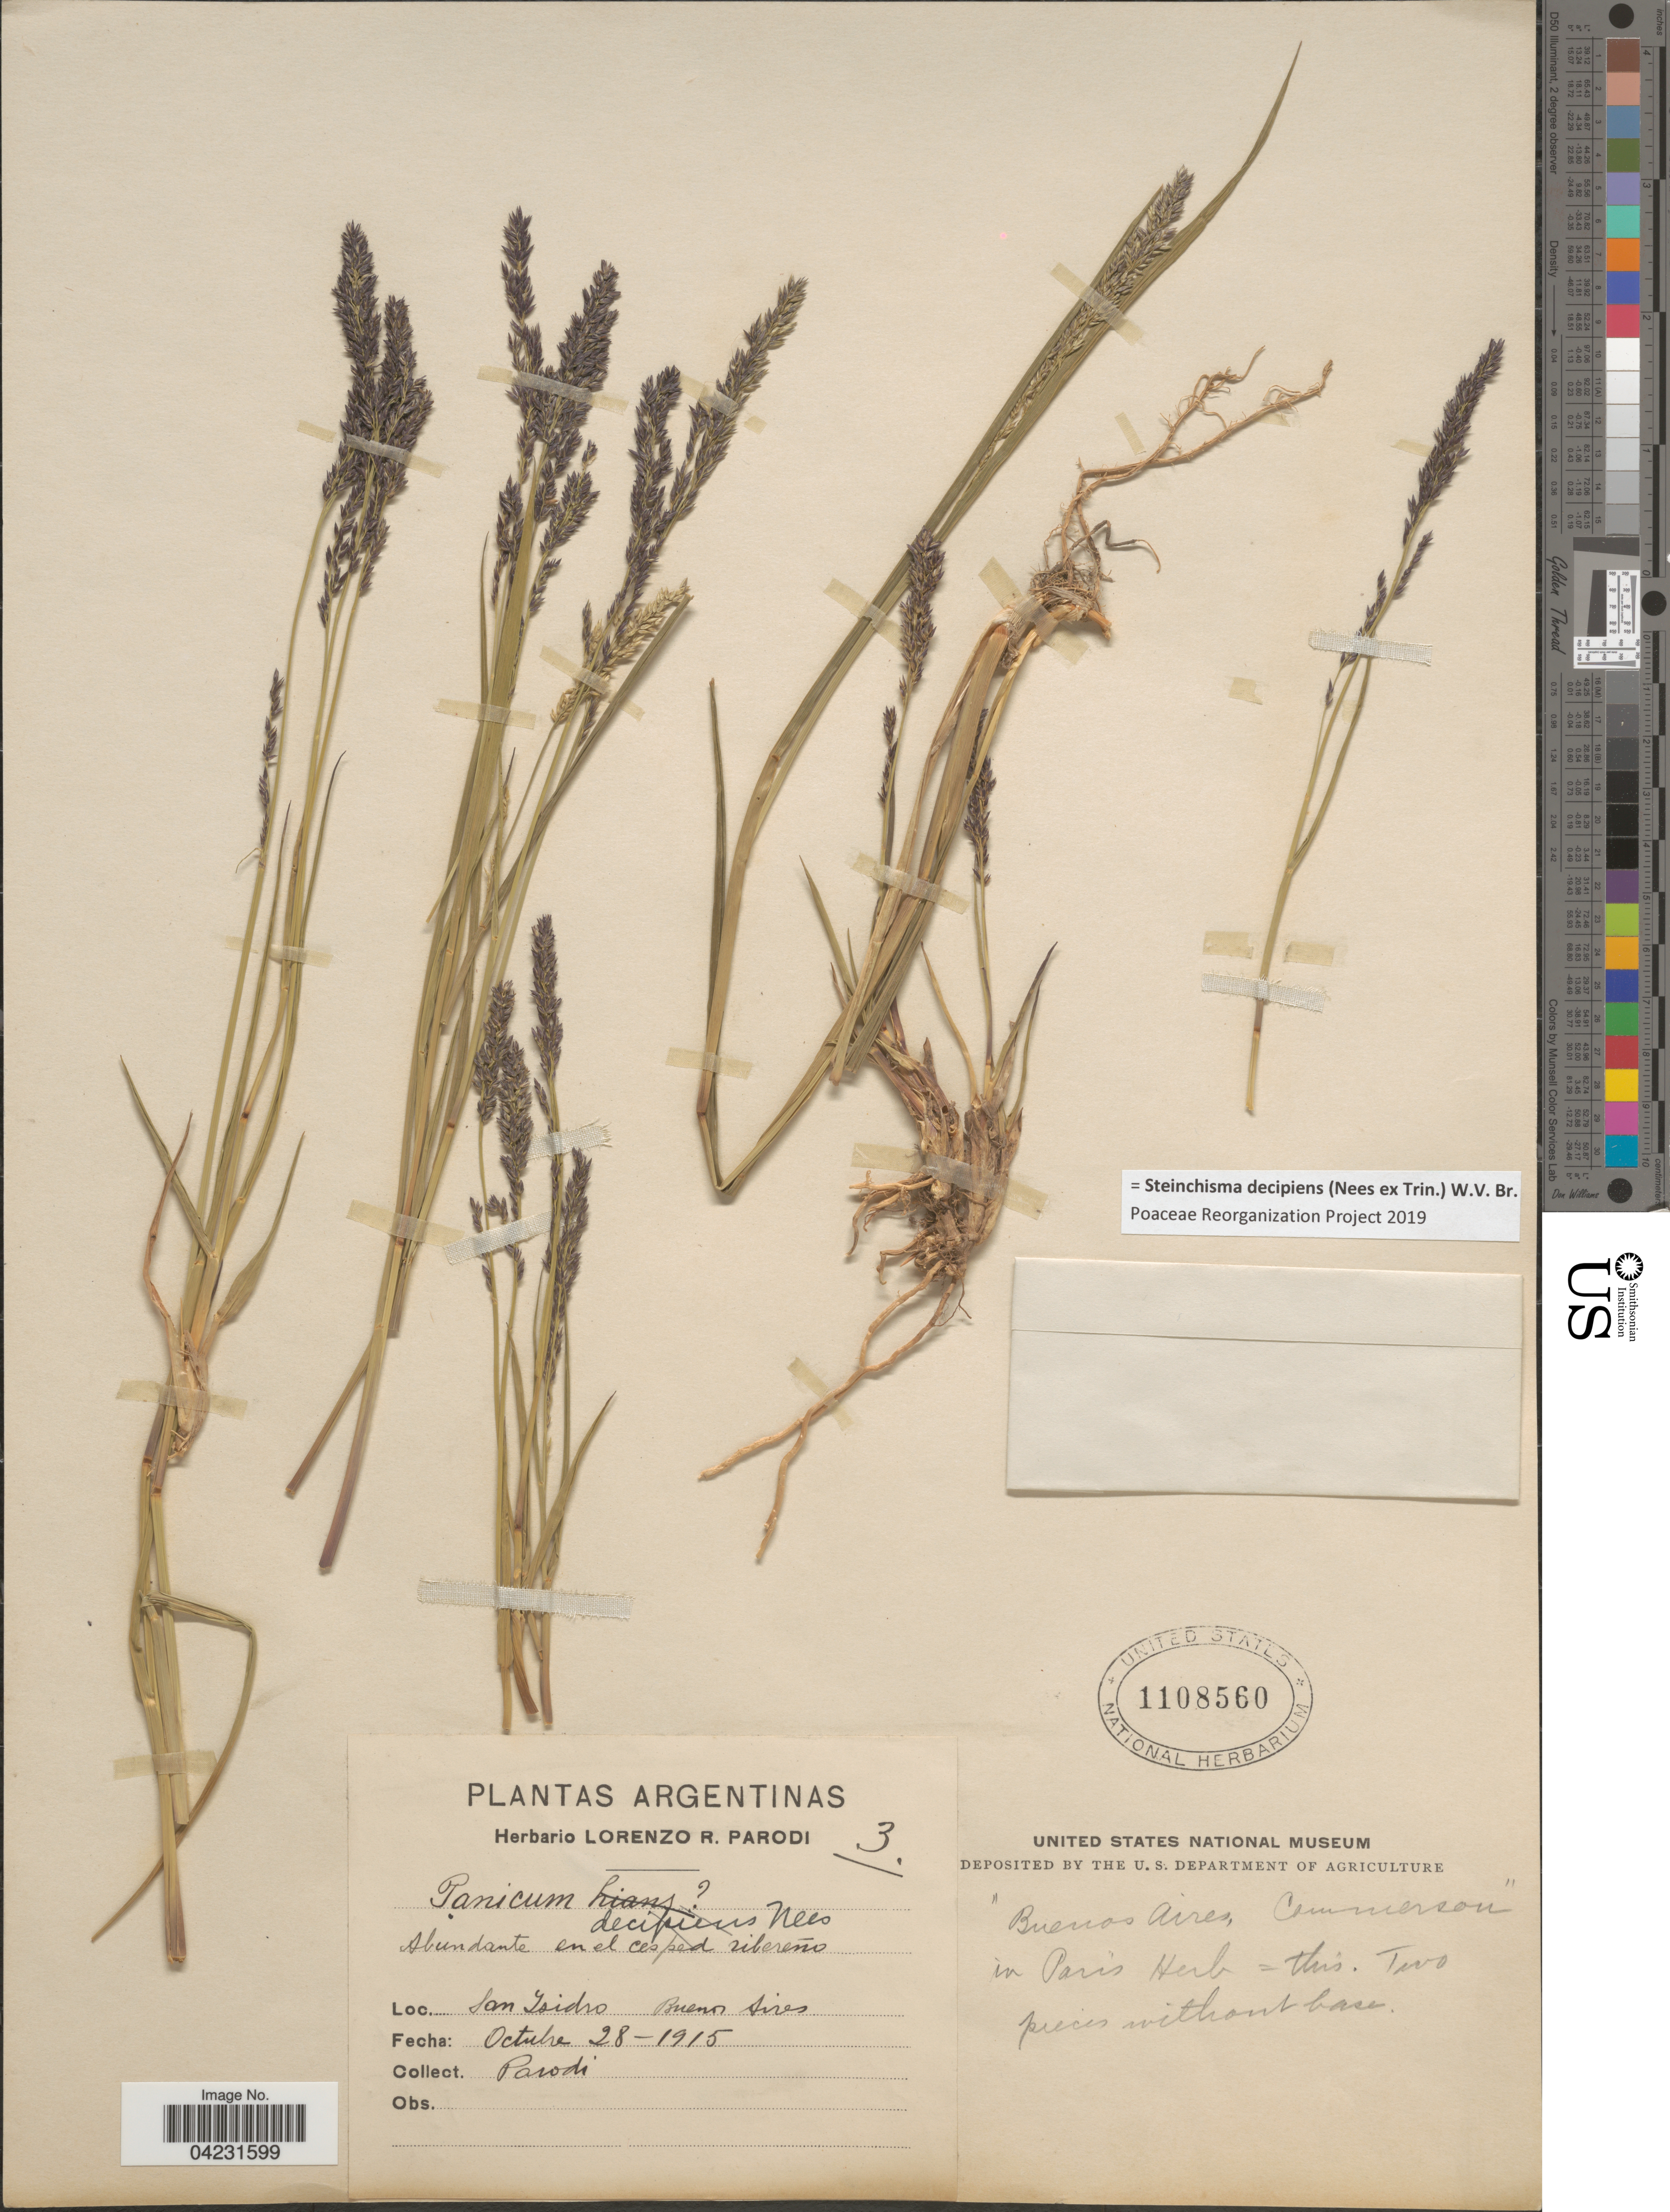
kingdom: Plantae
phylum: Tracheophyta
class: Liliopsida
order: Poales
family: Poaceae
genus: Steinchisma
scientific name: Steinchisma decipiens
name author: (Nees ex Trin.) W.V. Br.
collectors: L. R. Parodi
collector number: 3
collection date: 1915-10-28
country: Argentina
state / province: Buenos Aires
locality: San Isidro Buenos Aires.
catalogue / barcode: US 1108560